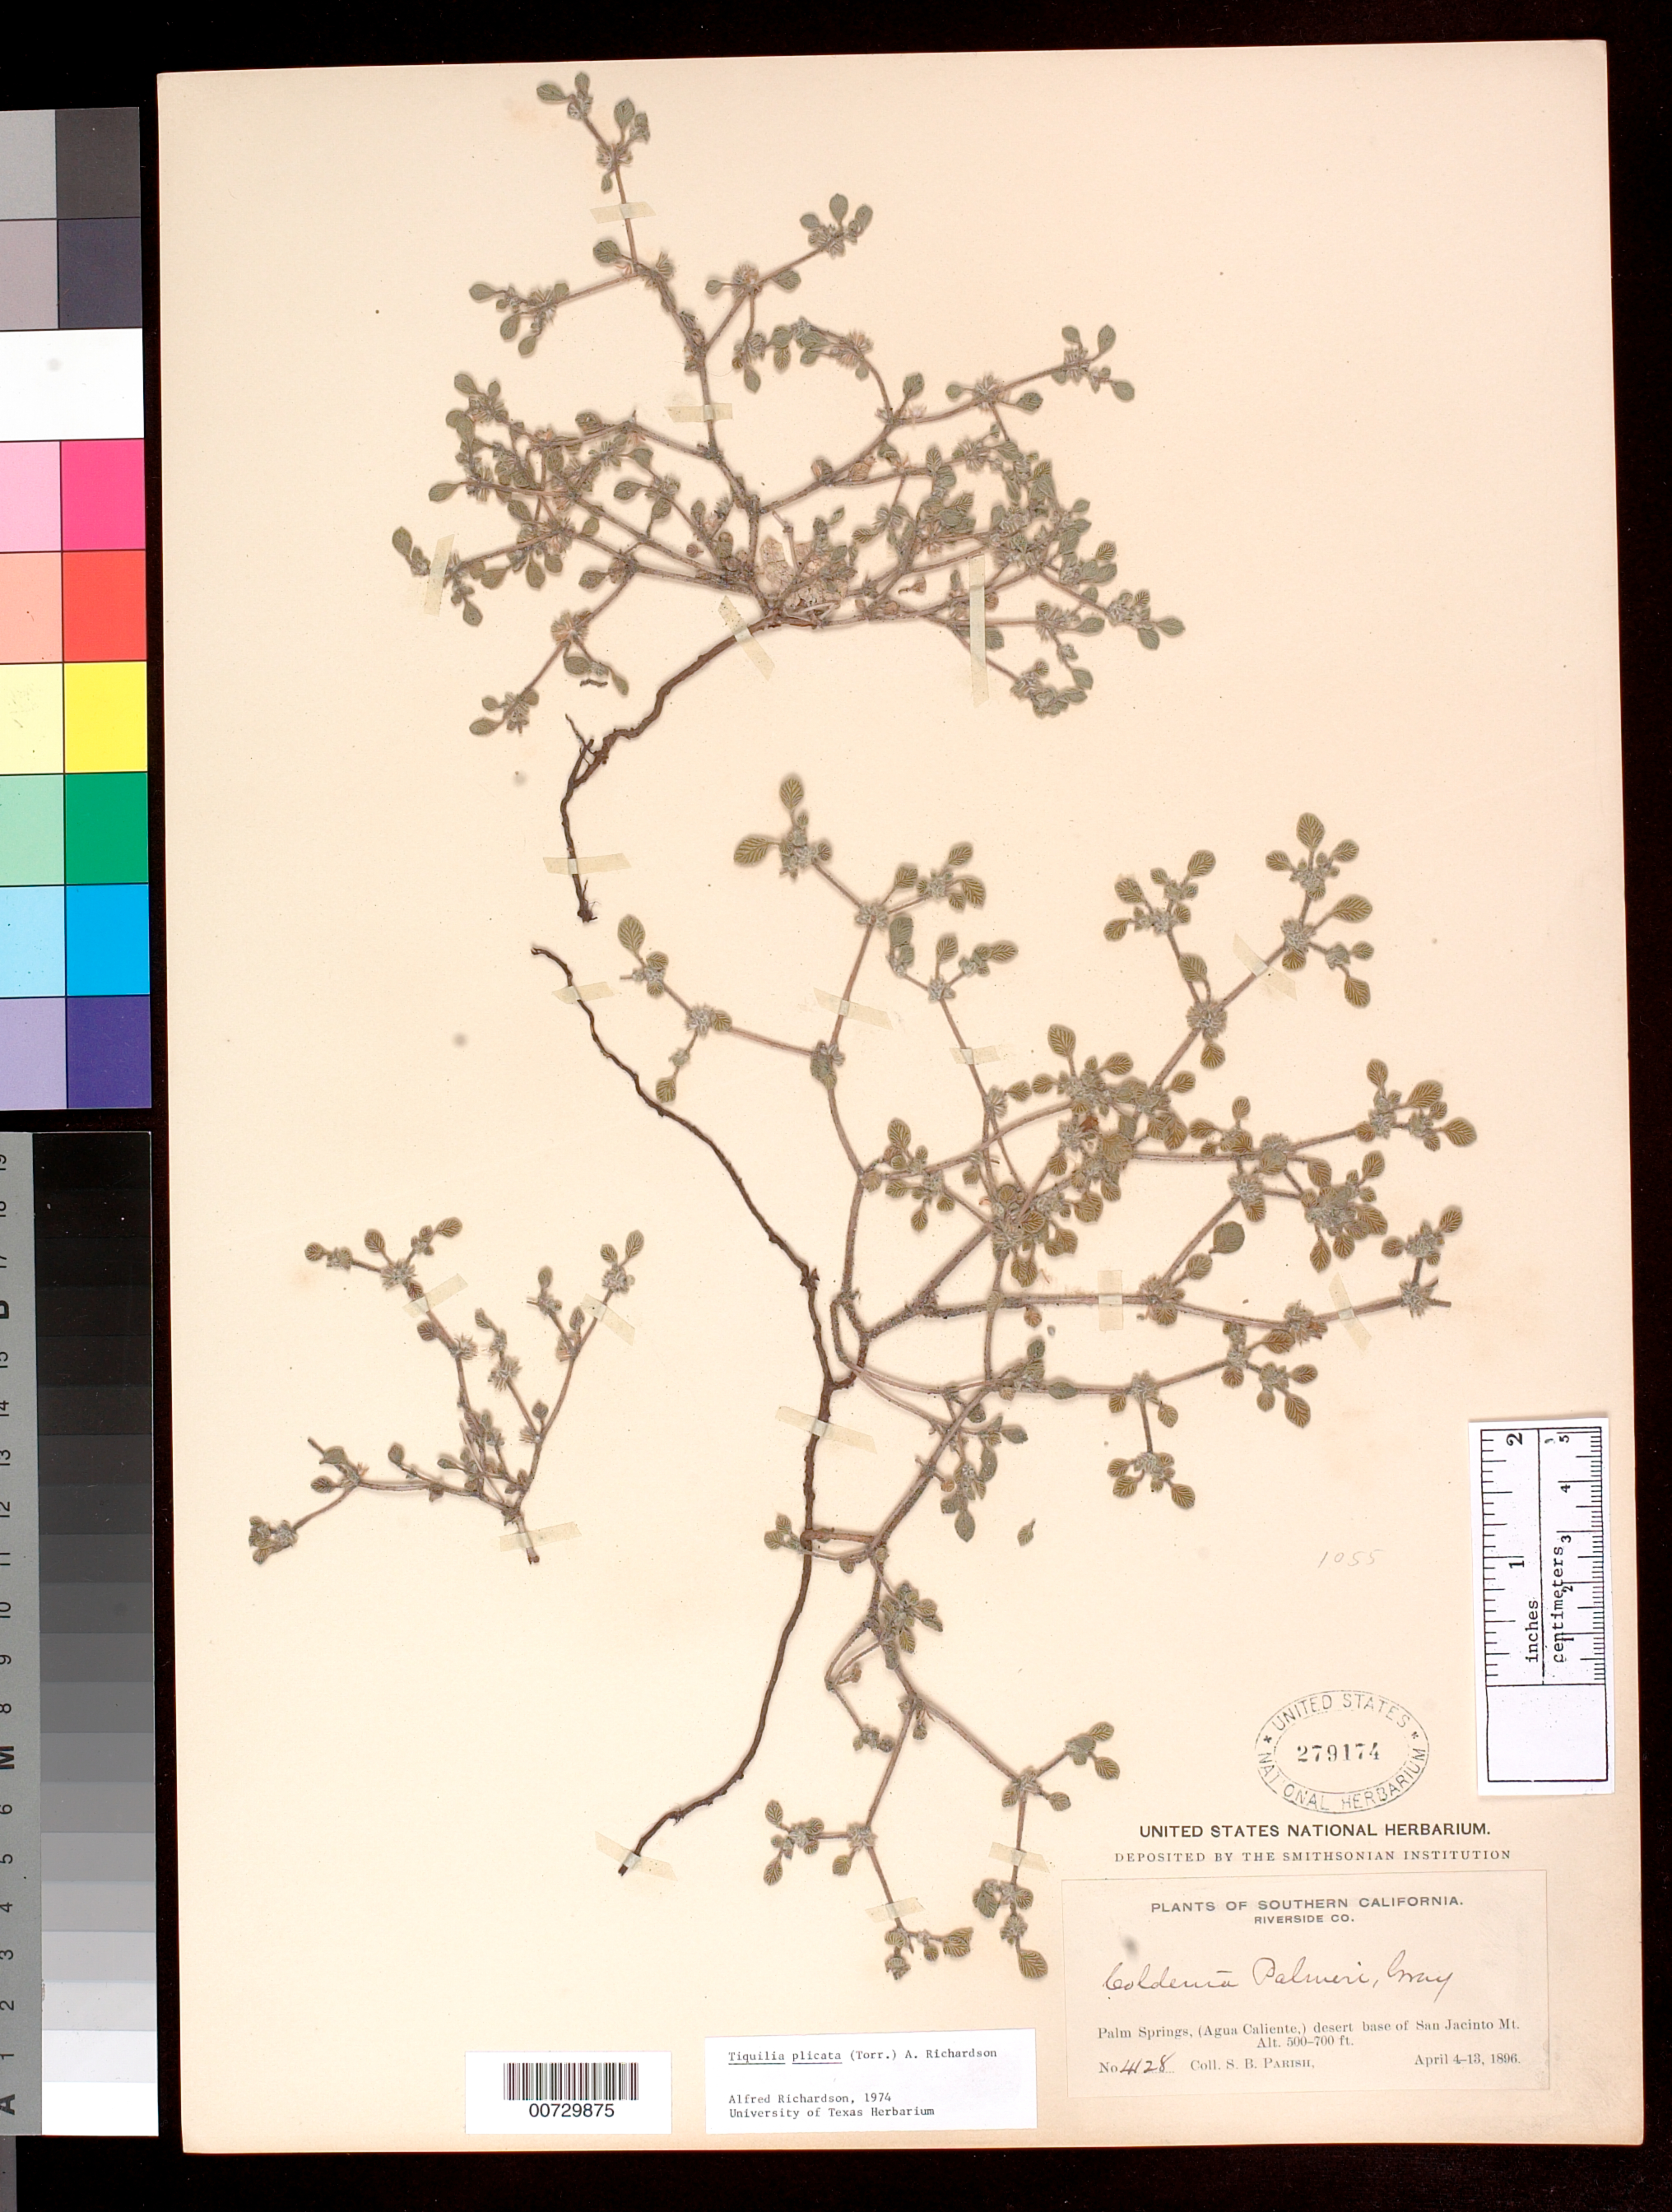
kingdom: Plantae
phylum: Tracheophyta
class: Magnoliopsida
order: Boraginales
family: Ehretiaceae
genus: Tiquilia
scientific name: Tiquilia plicata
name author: Torr.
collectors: S. B. Parish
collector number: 4128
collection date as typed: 04 Apr 1896 to 13 Apr 1896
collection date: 1896-04-04/1896-04-13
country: United States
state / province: California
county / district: Riverside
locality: Palm springs, (agua caliente) desert base of san jacinto mts.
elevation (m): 152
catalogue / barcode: US 279174